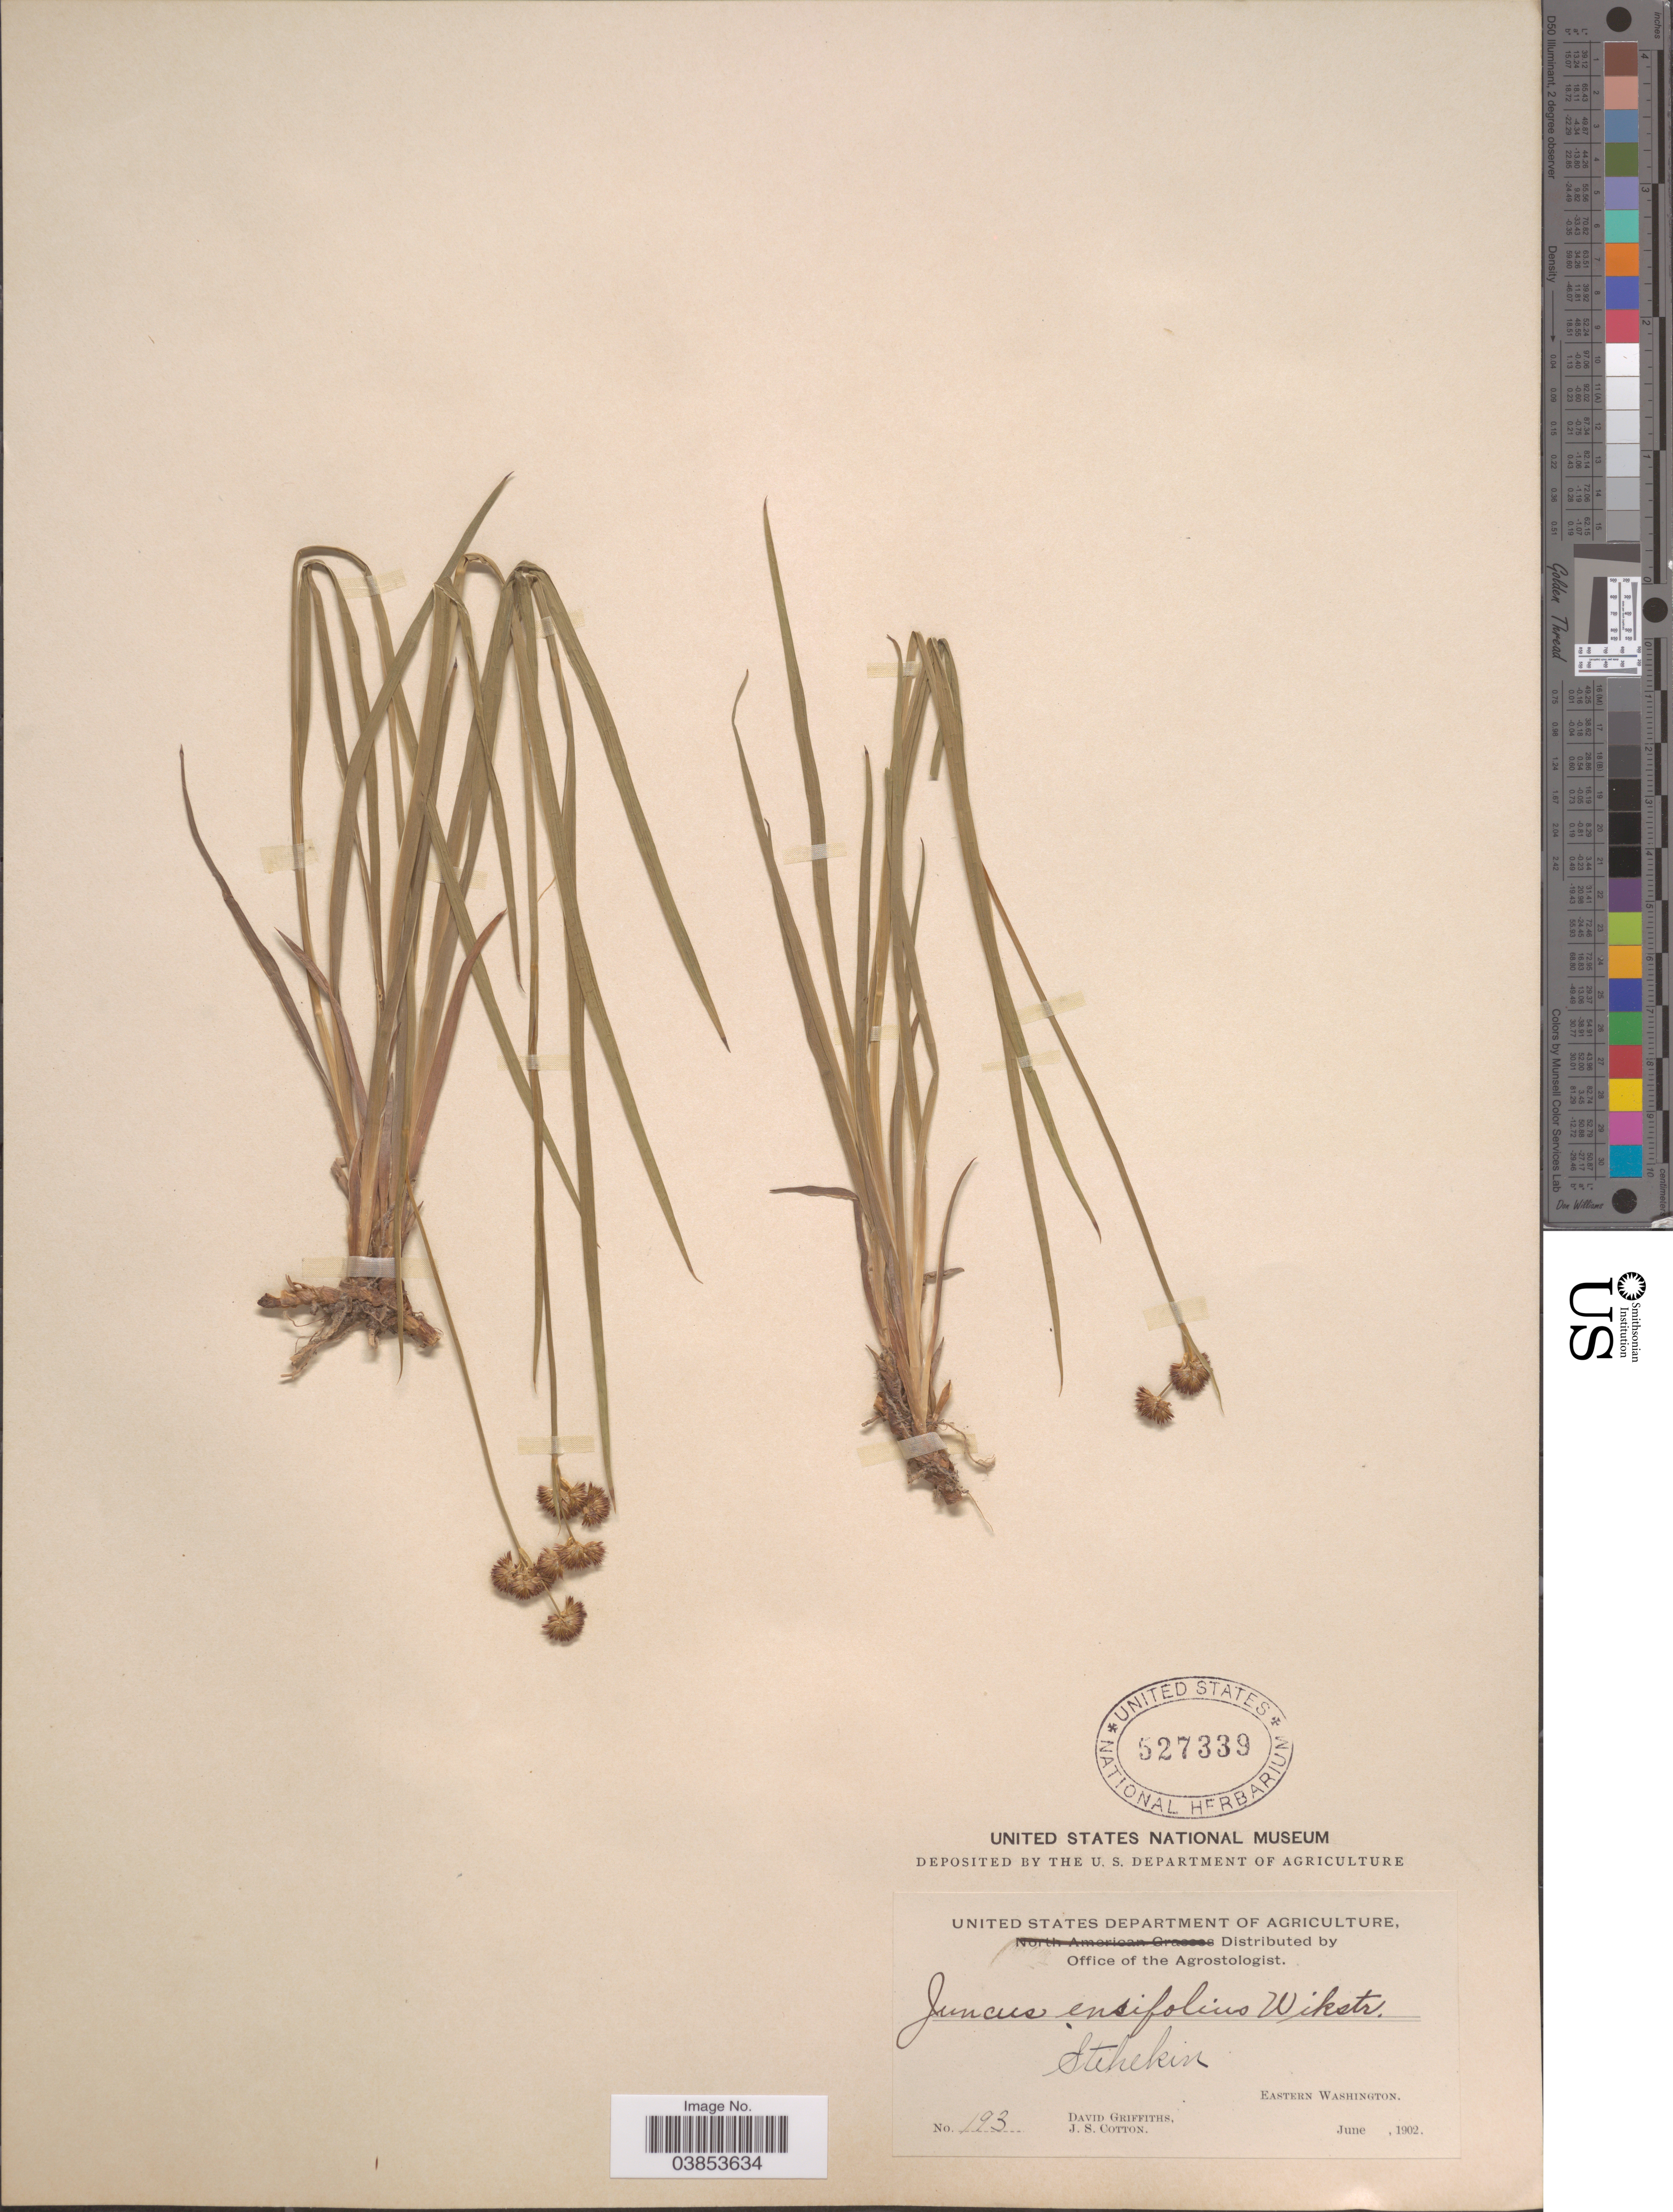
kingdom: Plantae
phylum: Tracheophyta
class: Liliopsida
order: Poales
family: Juncaceae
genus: Juncus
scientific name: Juncus ensifolius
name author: Wikstr.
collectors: D. Griffiths & J. S. Cotton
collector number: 193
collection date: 1902-06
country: United States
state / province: Washington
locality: Stihekin, Eastern Washington.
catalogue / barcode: US 527339